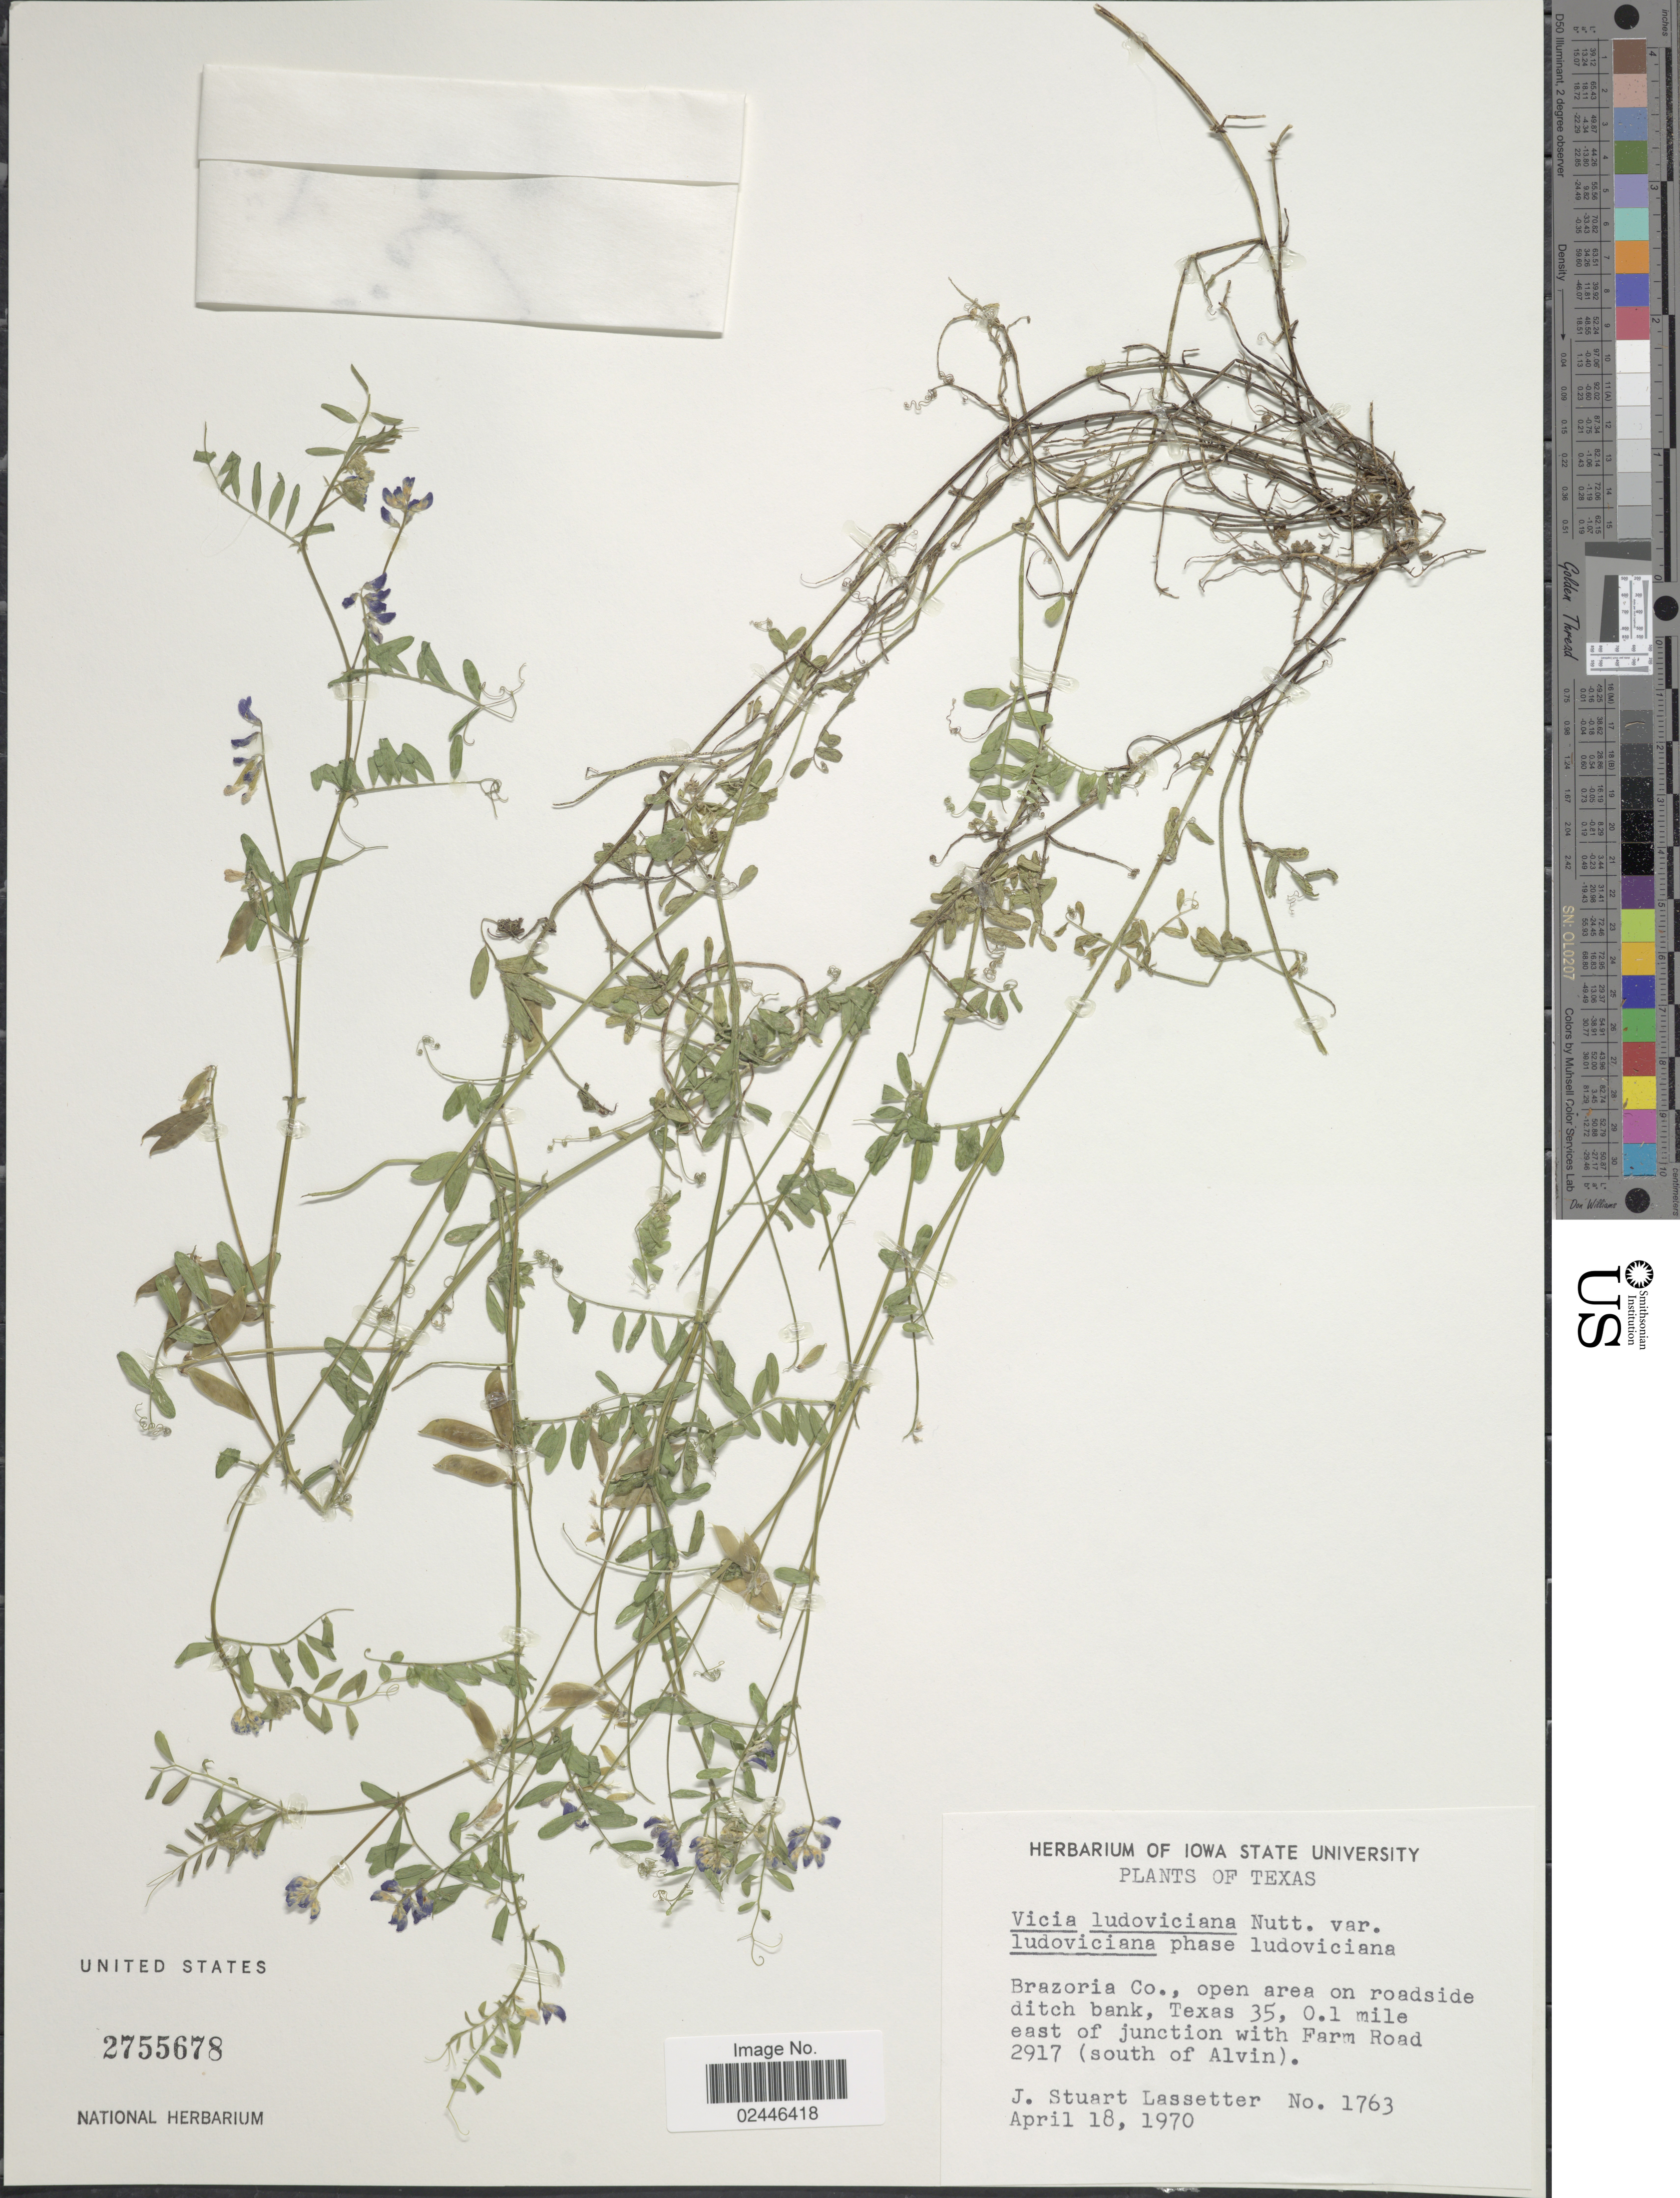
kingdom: Plantae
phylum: Tracheophyta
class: Magnoliopsida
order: Fabales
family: Fabaceae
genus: Vicia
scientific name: Vicia ludoviciana var. ludoviciana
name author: Nutt. ex Torr. & A. Gray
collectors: J. Lassetter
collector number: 1763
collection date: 1970-04-18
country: United States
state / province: Texas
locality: Brazoria Co., open area on roadside ditch bank, Texas 35, 0.1 mile east of junction with Farm Road 2917 (south of Alvin)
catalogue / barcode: US 2755678